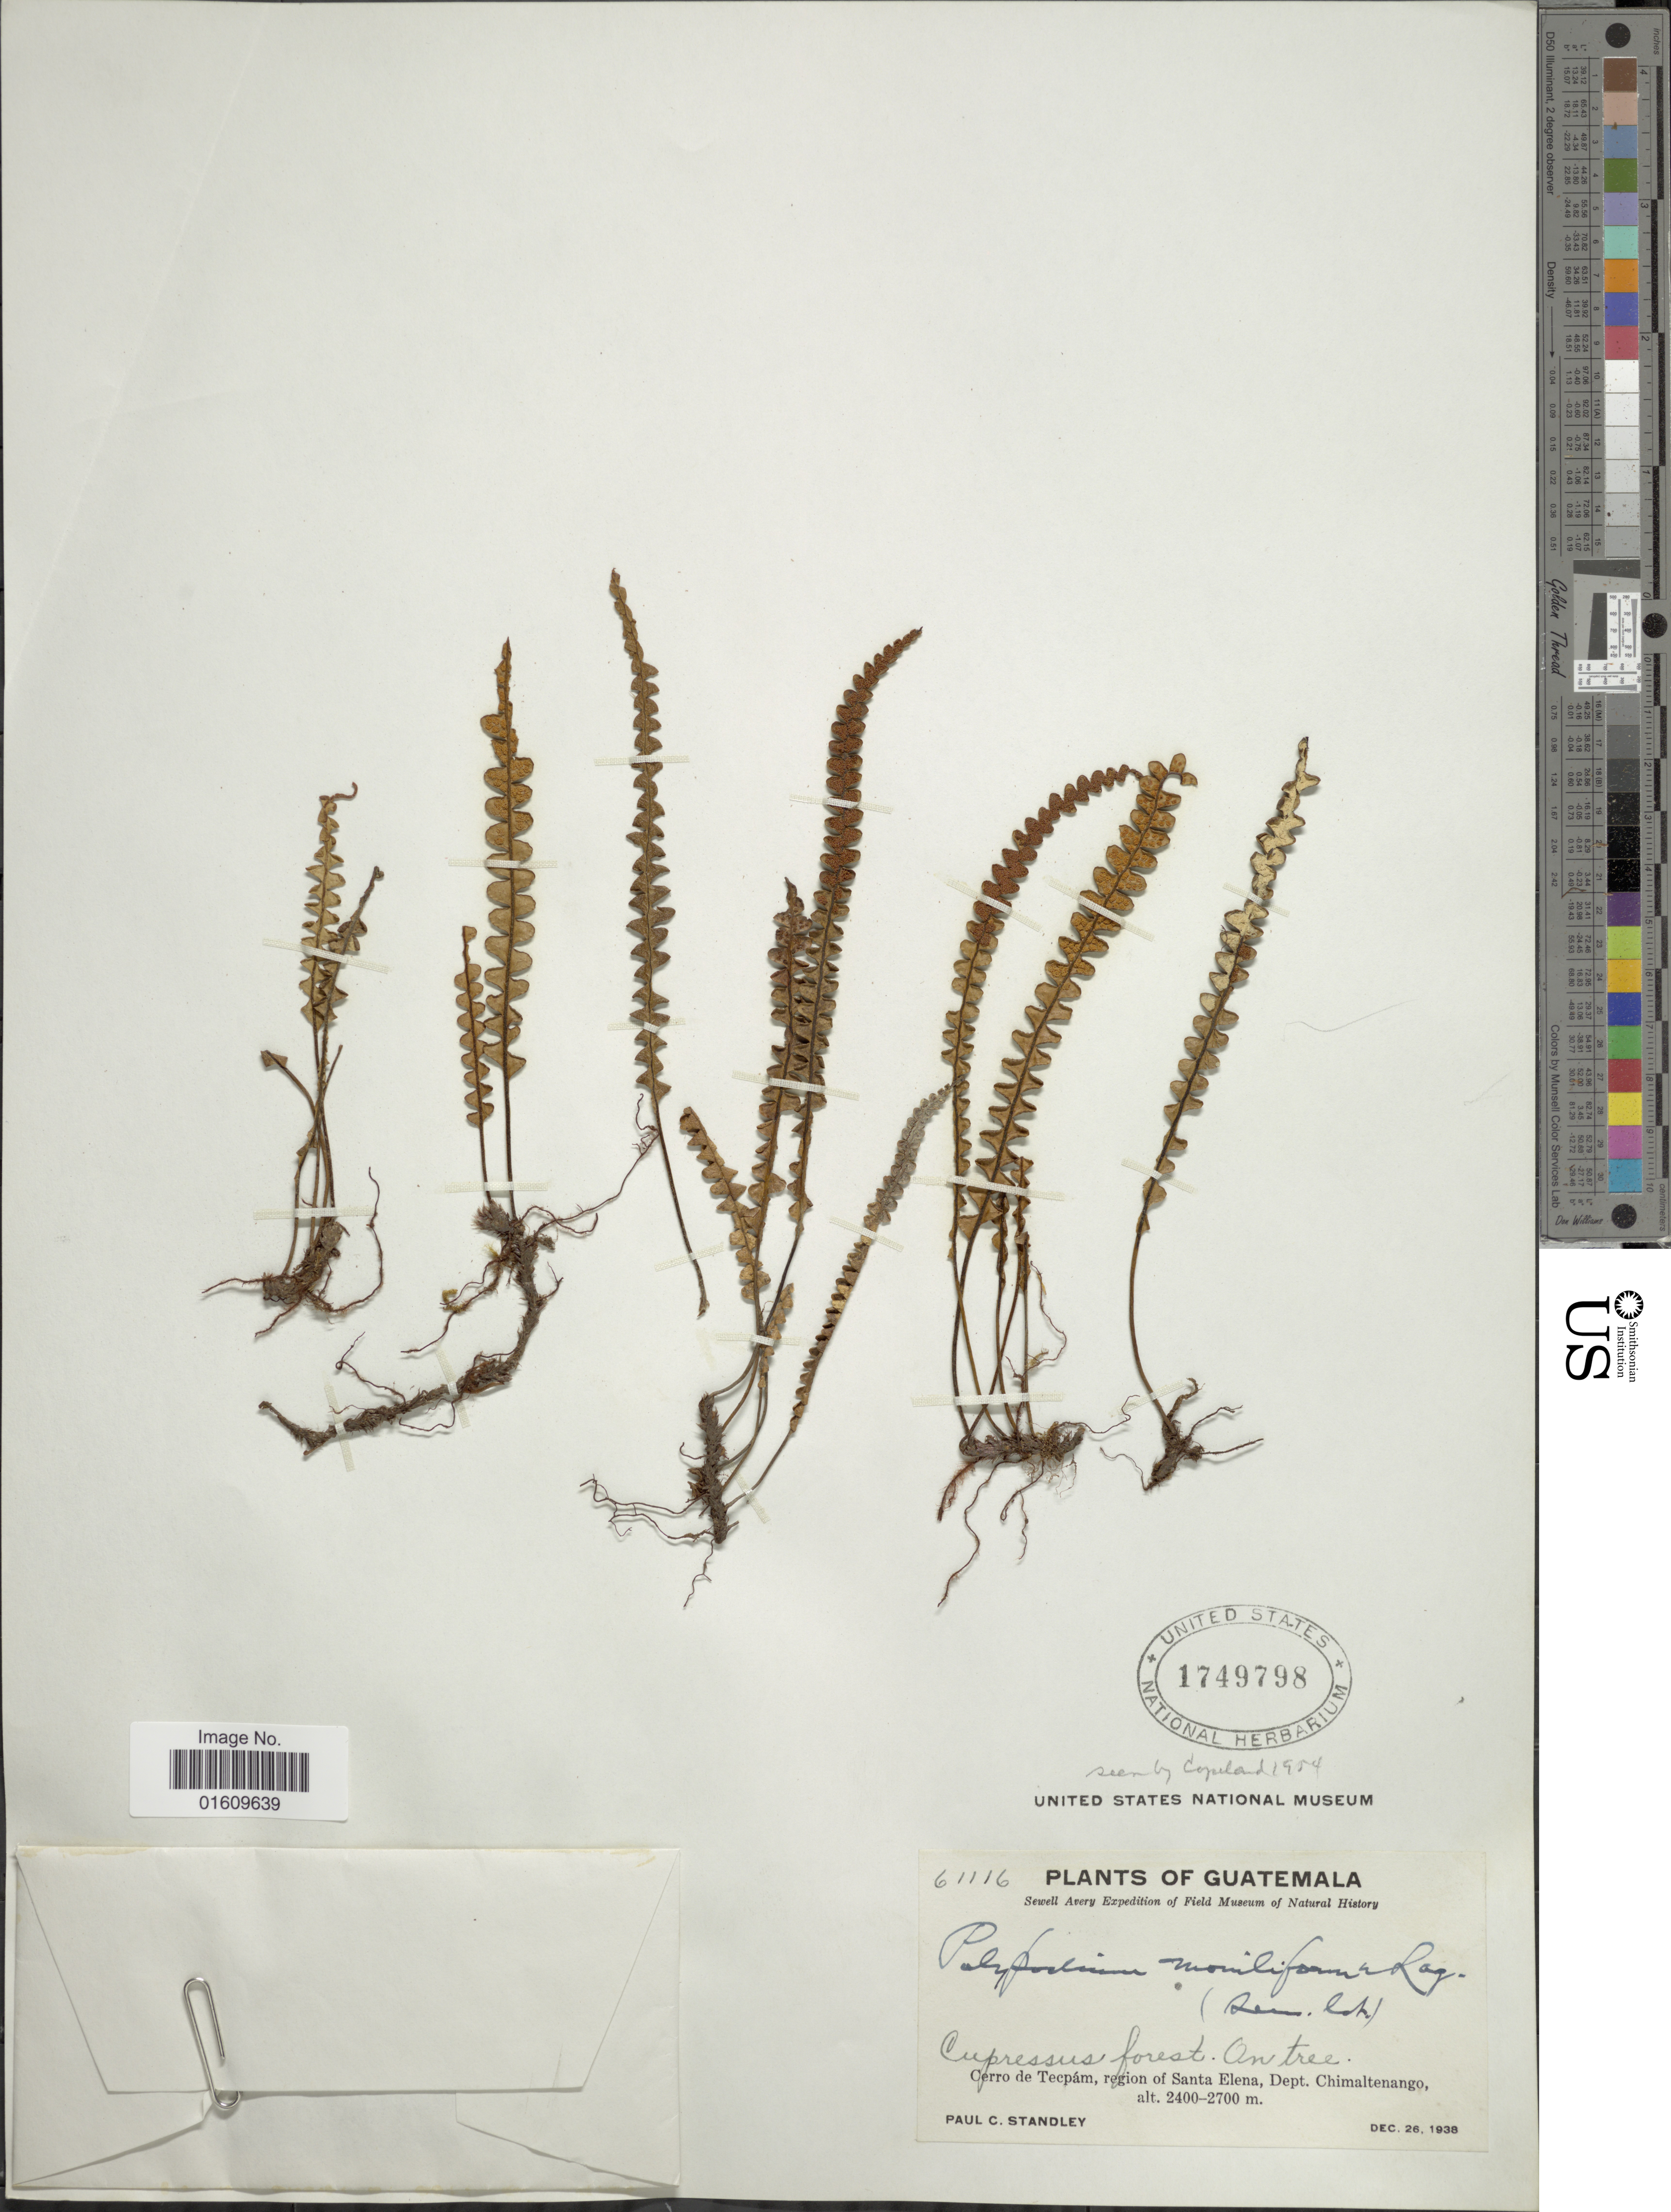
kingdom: Plantae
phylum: Tracheophyta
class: Polypodiopsida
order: Polypodiales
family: Polypodiaceae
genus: Melpomene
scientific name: Melpomene moniliformis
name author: (Lag. ex Sw.) A.R. Sm. & R.C. Moran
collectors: P. C. Standley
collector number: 61116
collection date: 1938-12-26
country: Guatemala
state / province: Chimaltenango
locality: Cupressus forest. On tree. Cerro de Tecpam, region of Santa Elena, Dept Chimaltenango.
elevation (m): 2400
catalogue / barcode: US 1749798